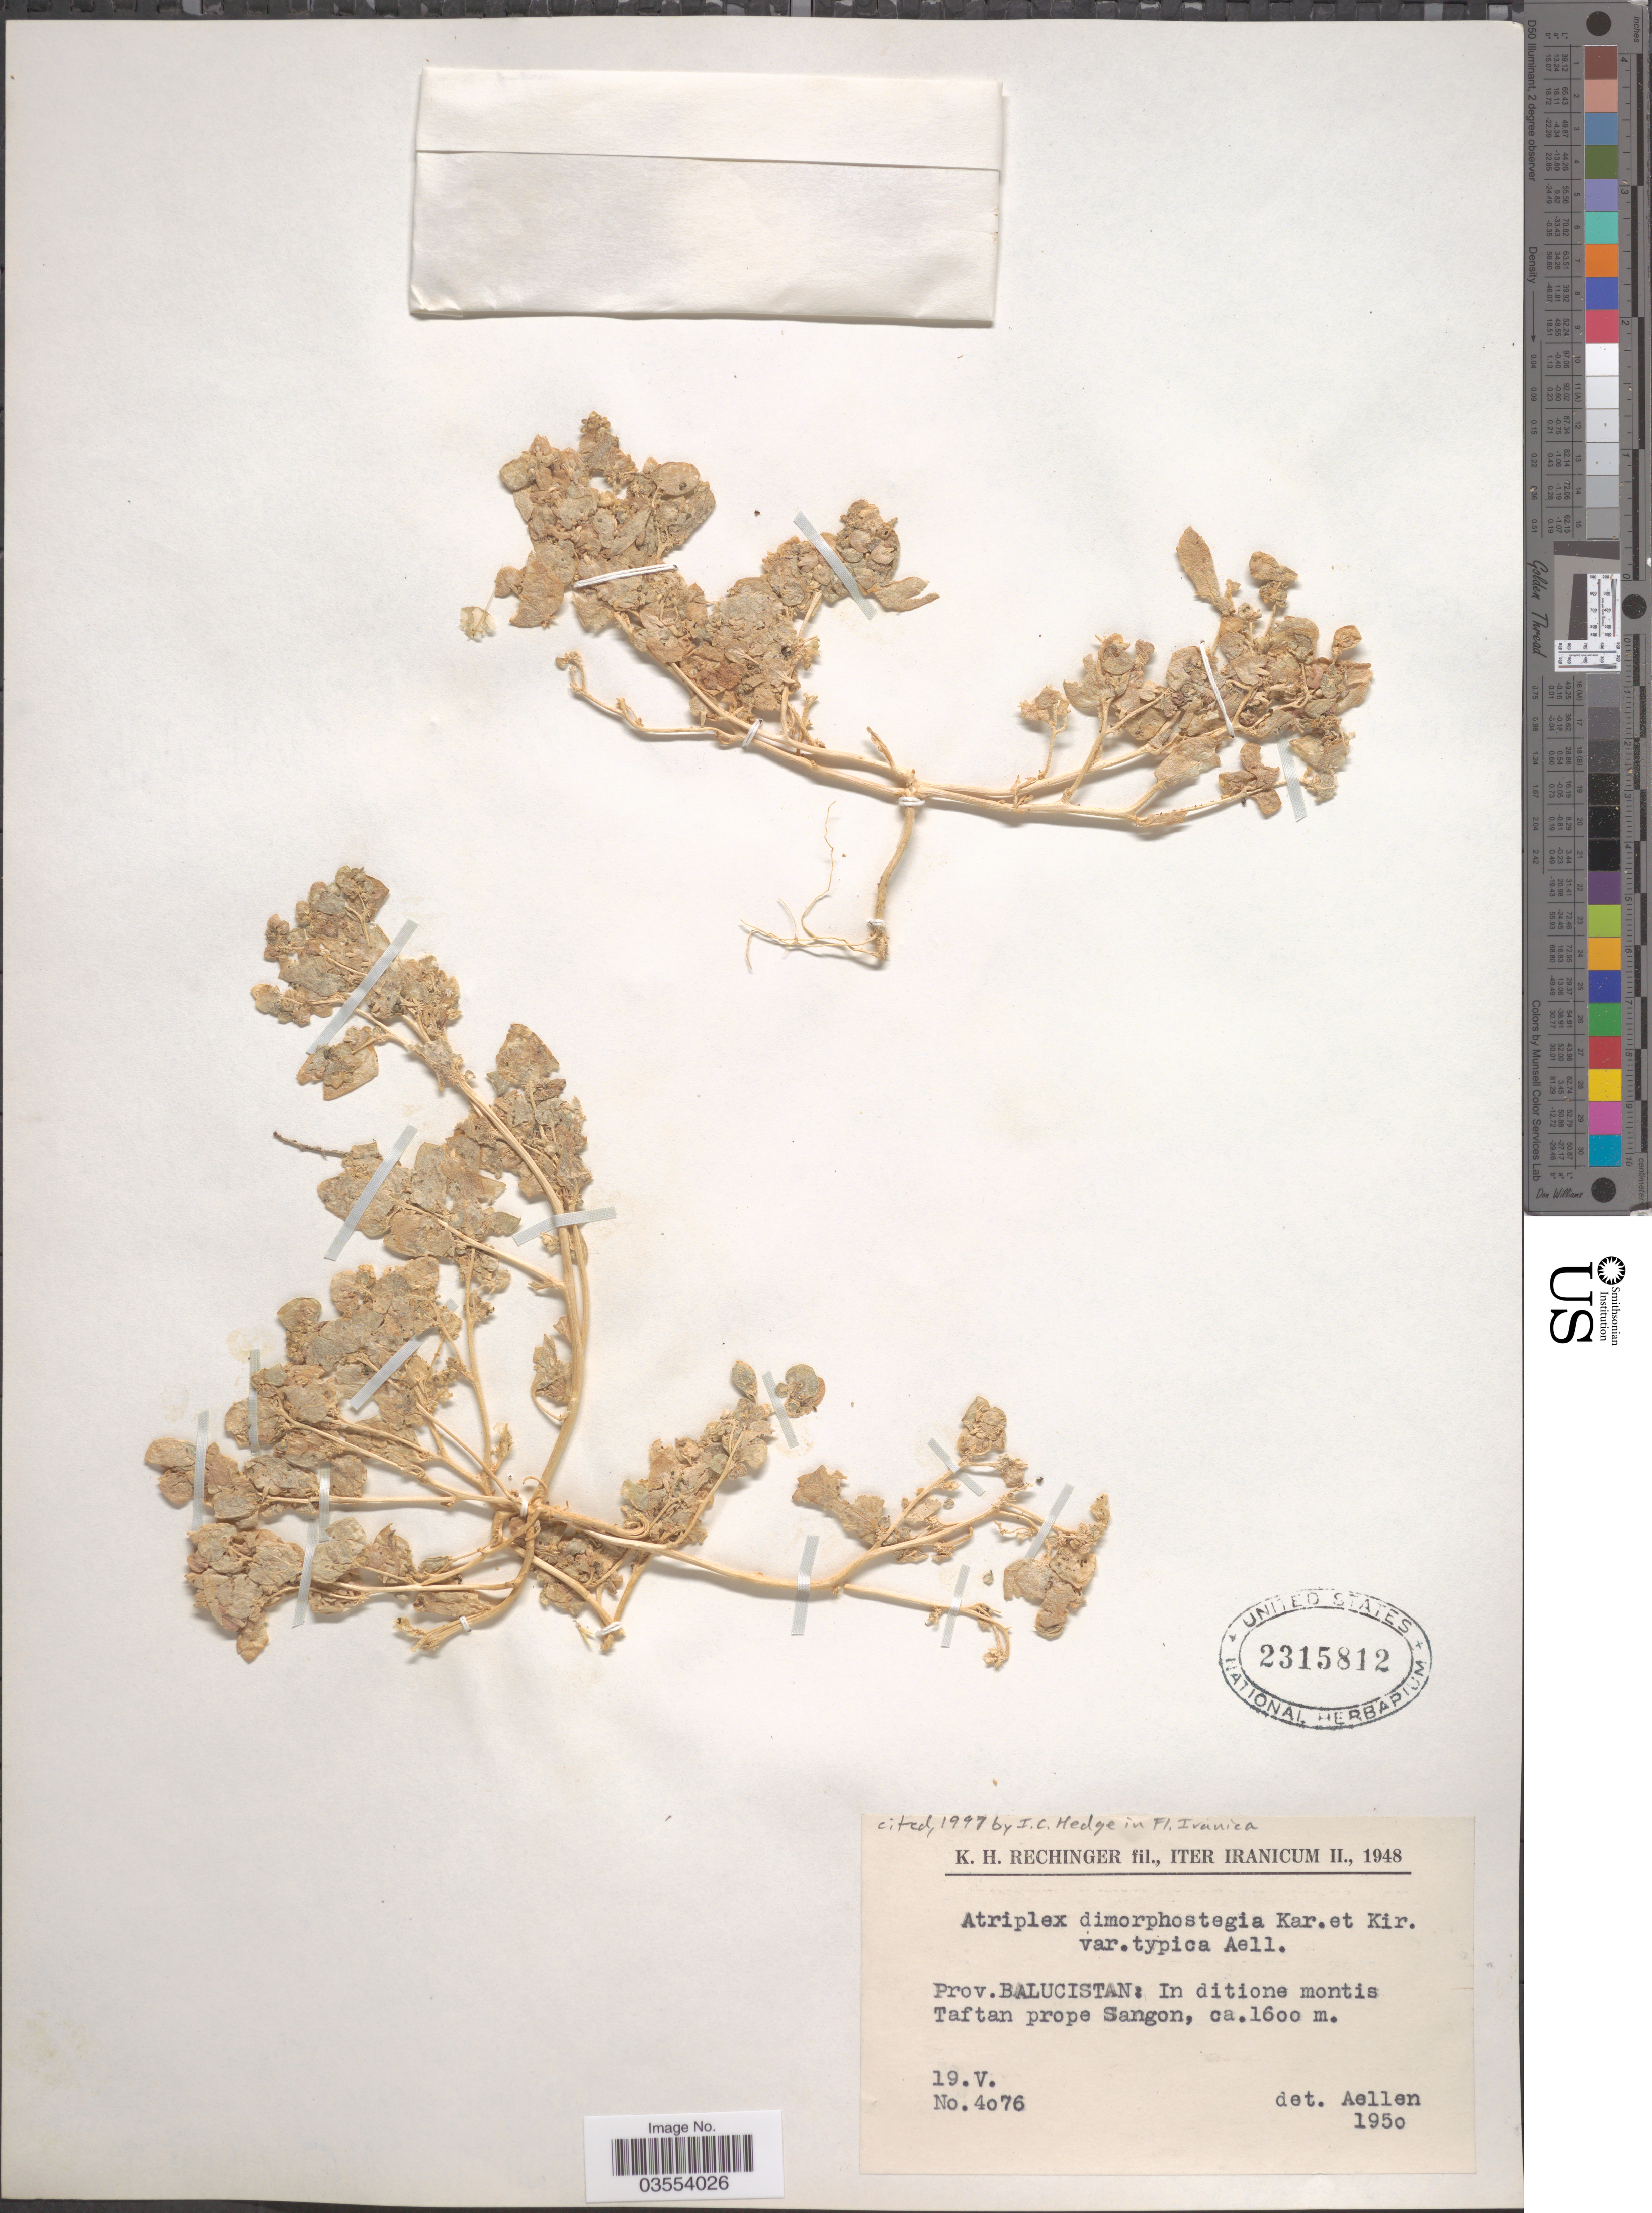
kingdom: Plantae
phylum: Tracheophyta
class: Magnoliopsida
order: Caryophyllales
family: Amaranthaceae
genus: Atriplex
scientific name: Atriplex dimorphostegia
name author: Kar. & Kir.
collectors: K. H. Rechinger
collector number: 4076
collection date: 1948-05-19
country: Iran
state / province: Sistan and Baluchistan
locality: Iter Iranicum. Prov. Balucistan: In ditione montis Taftan prope Sangon.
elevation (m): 1600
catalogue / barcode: US 2315812